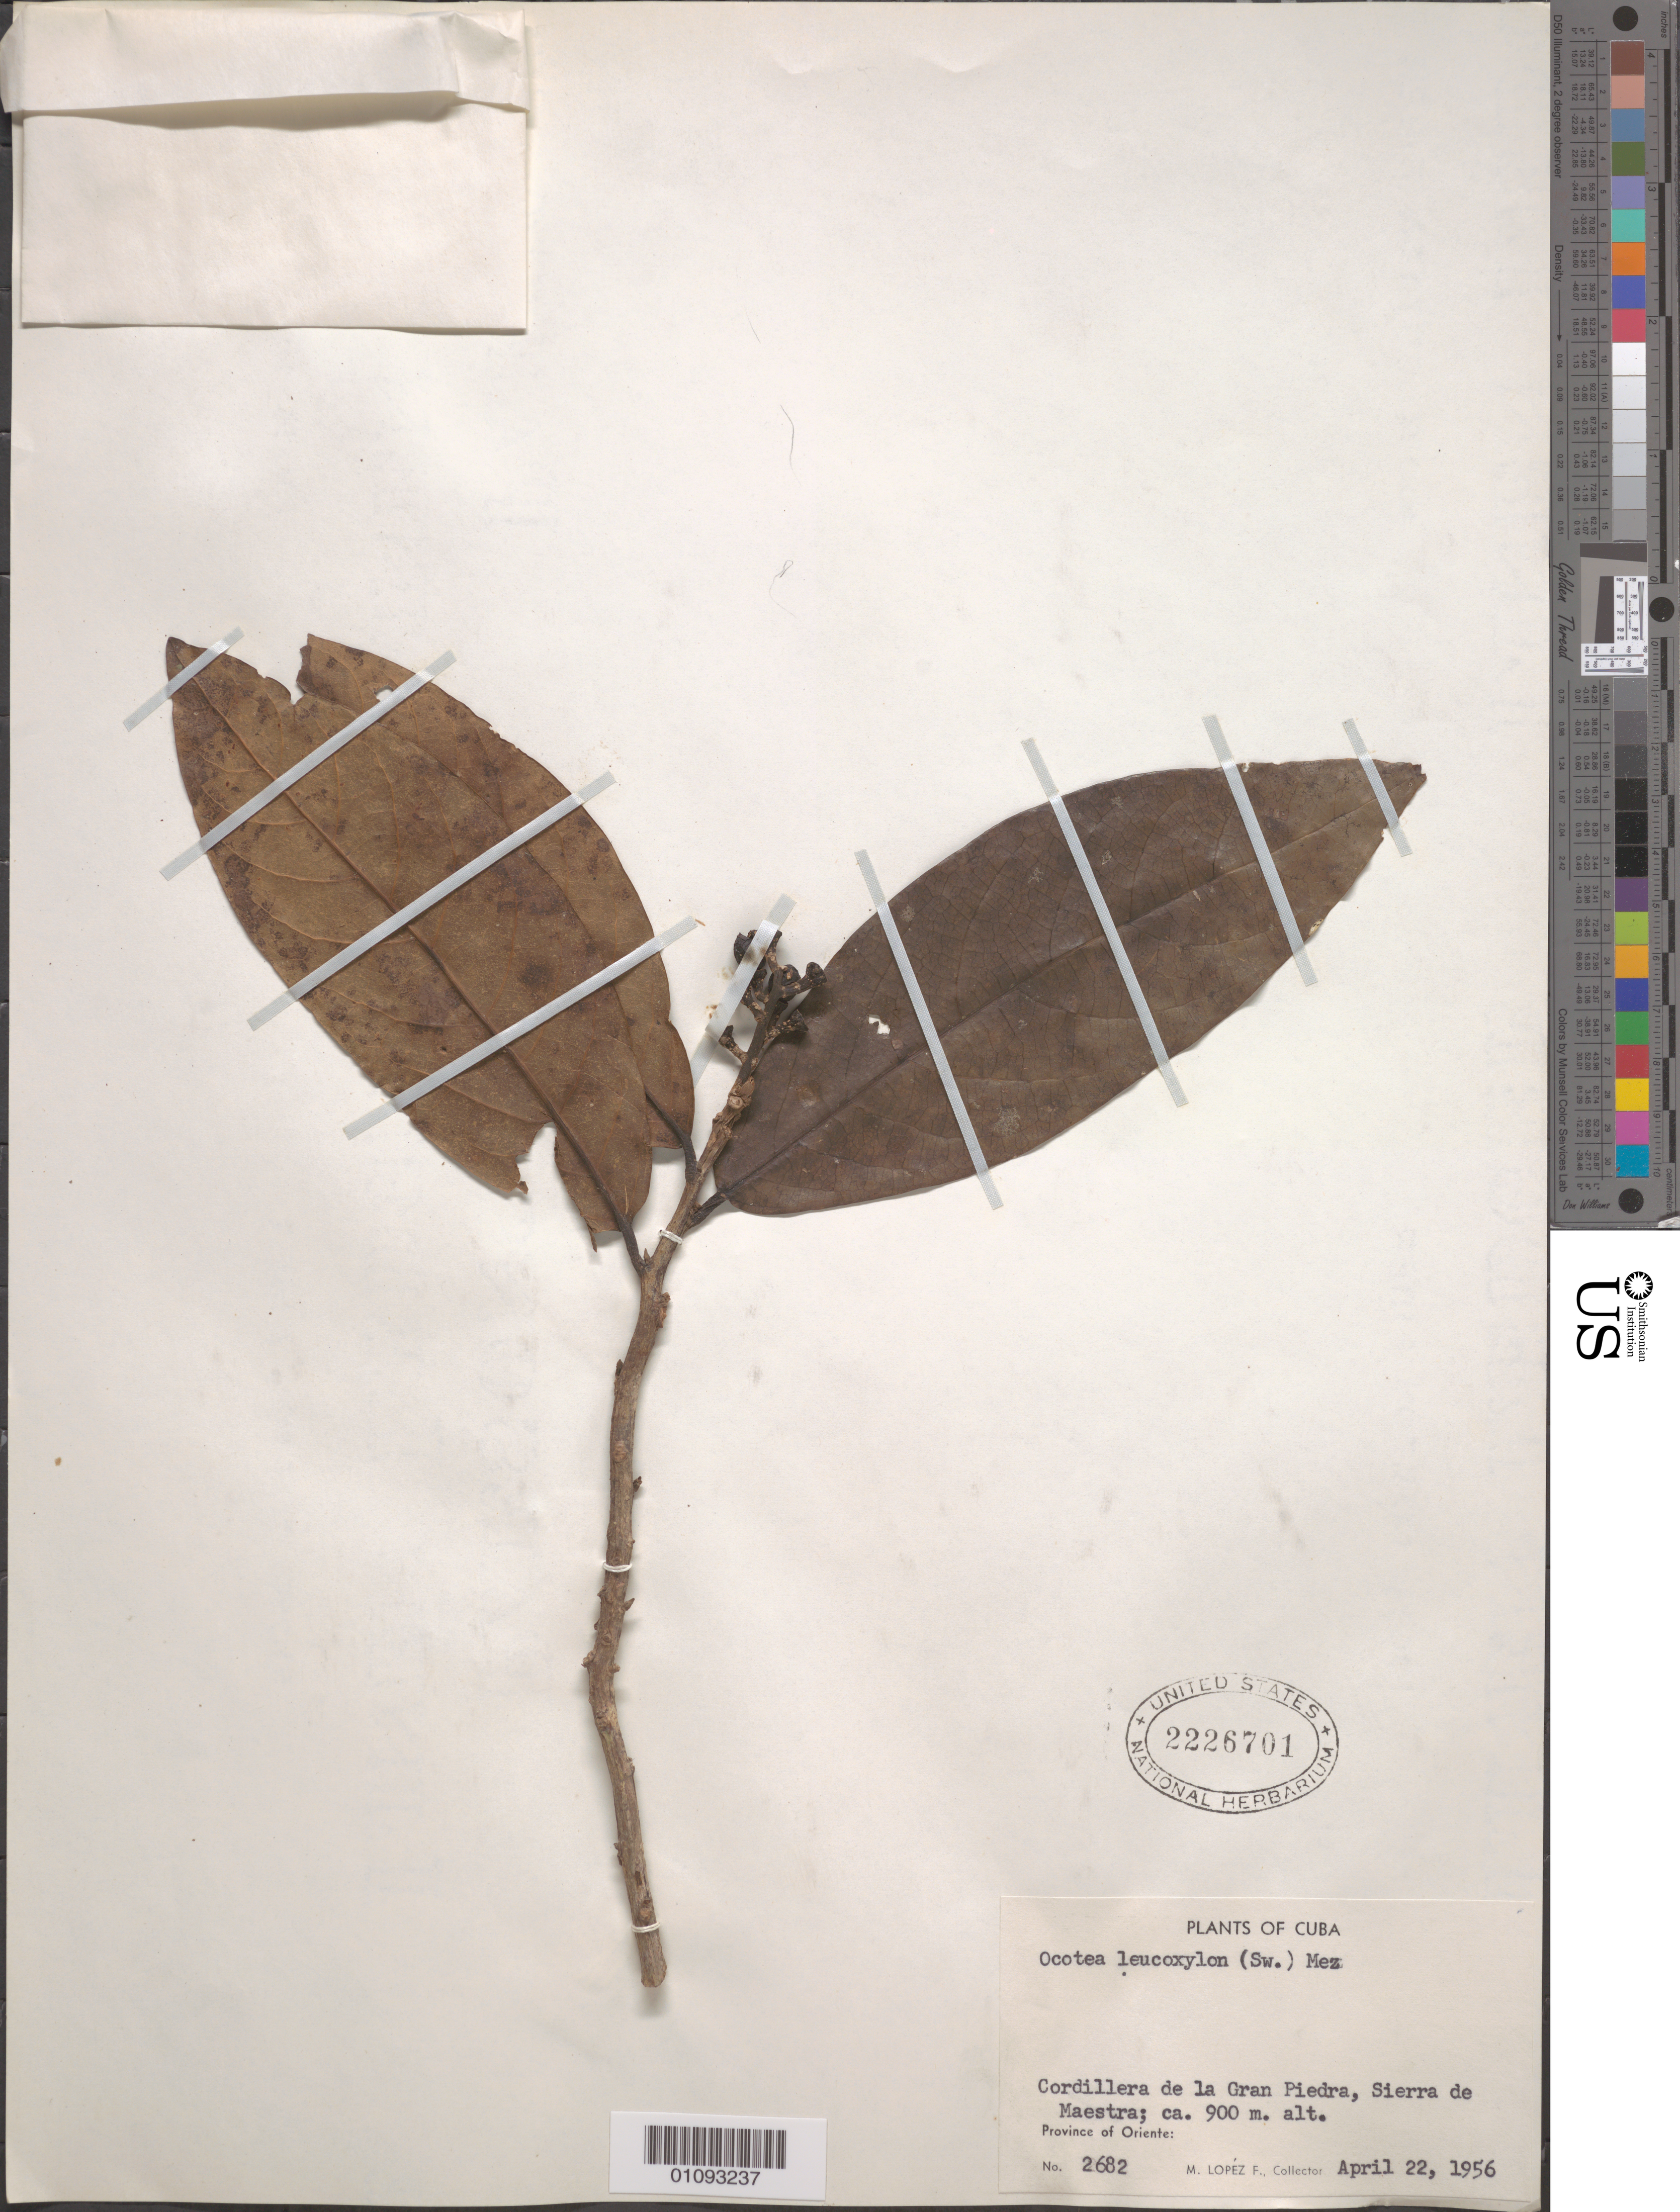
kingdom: Plantae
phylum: Tracheophyta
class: Magnoliopsida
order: Laurales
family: Lauraceae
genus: Ocotea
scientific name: Ocotea leucoxylon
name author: (Sw.) Laness.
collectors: M. López Figueiras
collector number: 2682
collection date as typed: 22 Apr 1956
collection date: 1956-04-22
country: Cuba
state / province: Santiago de Cuba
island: Cuba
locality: Cordillera de la Gran Piedra, Sierra de Maestra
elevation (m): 900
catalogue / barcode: US 2226701